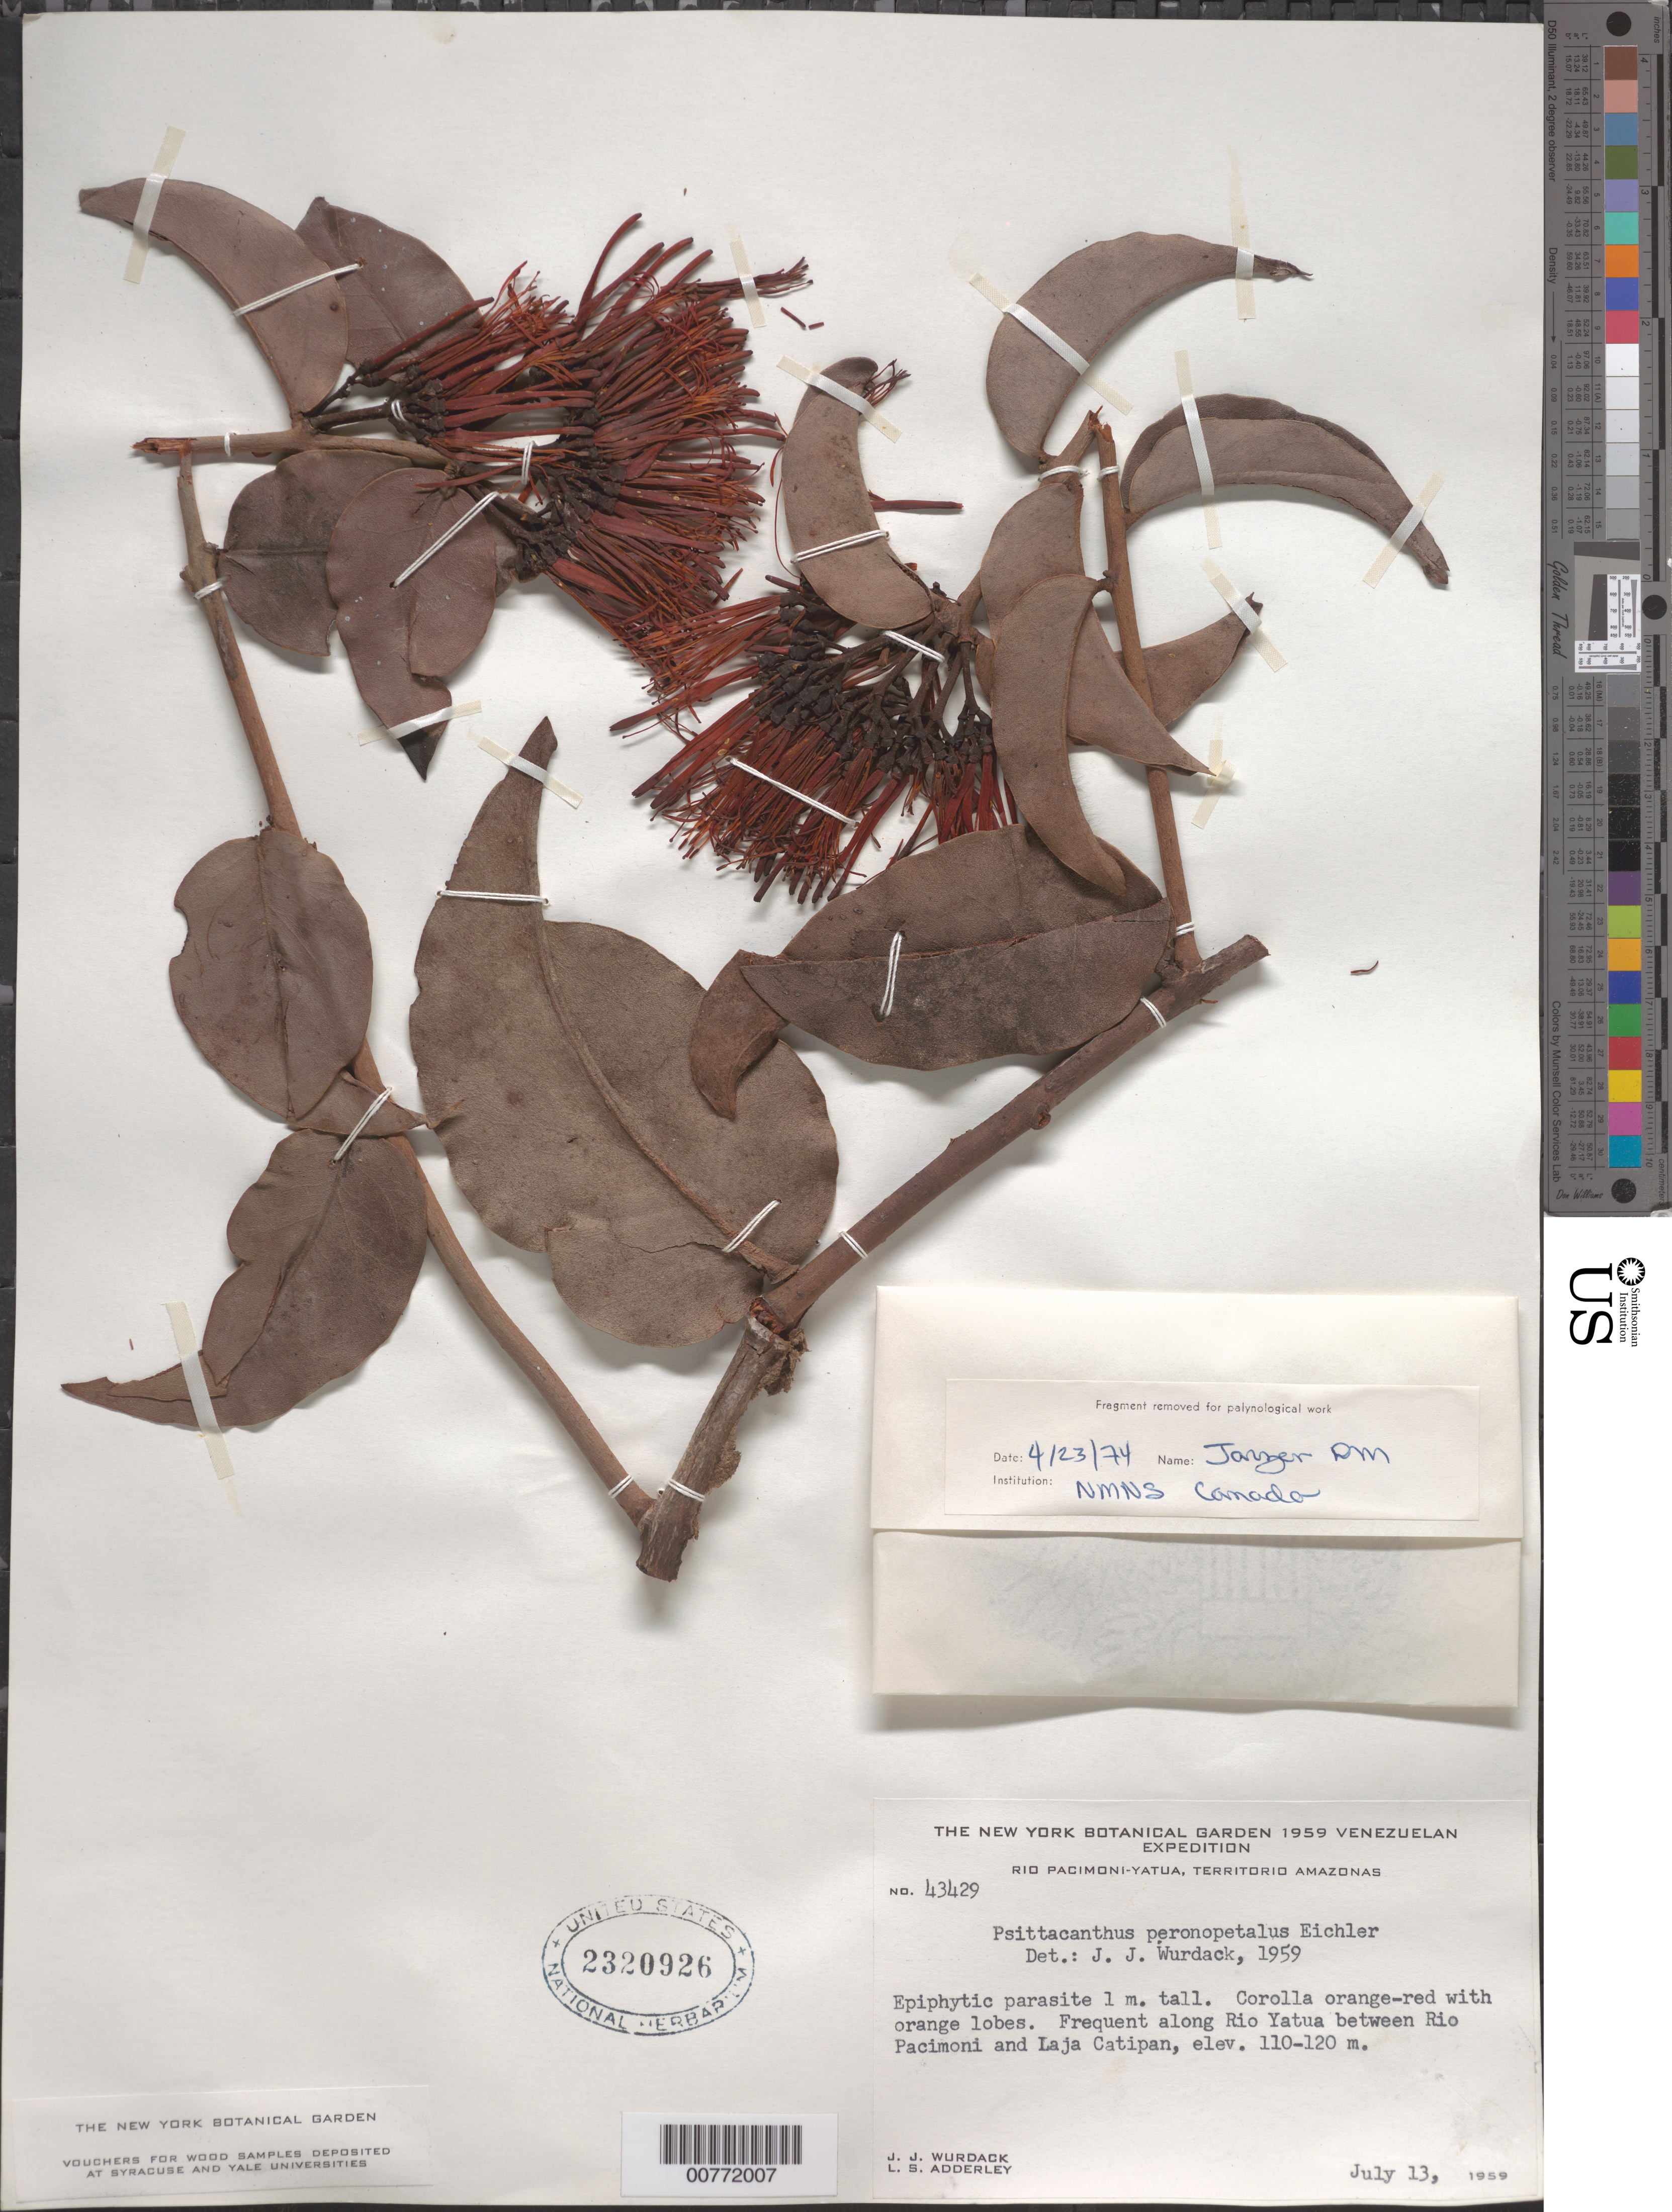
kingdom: Plantae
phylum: Tracheophyta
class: Magnoliopsida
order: Santalales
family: Loranthaceae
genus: Psittacanthus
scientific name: Psittacanthus peronopetalus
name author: Eichler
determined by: Wurdack, John J., (US), US (UNITED STATES)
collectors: J. J. Wurdack & L. S. Adderley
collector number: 43429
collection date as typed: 13-Jul-59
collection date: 1959-07-13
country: Venezuela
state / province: Amazonas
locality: Río Pacimoni-Yatua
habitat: Between Rio Pacimony and Laja Catipan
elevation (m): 110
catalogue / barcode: US 2320926